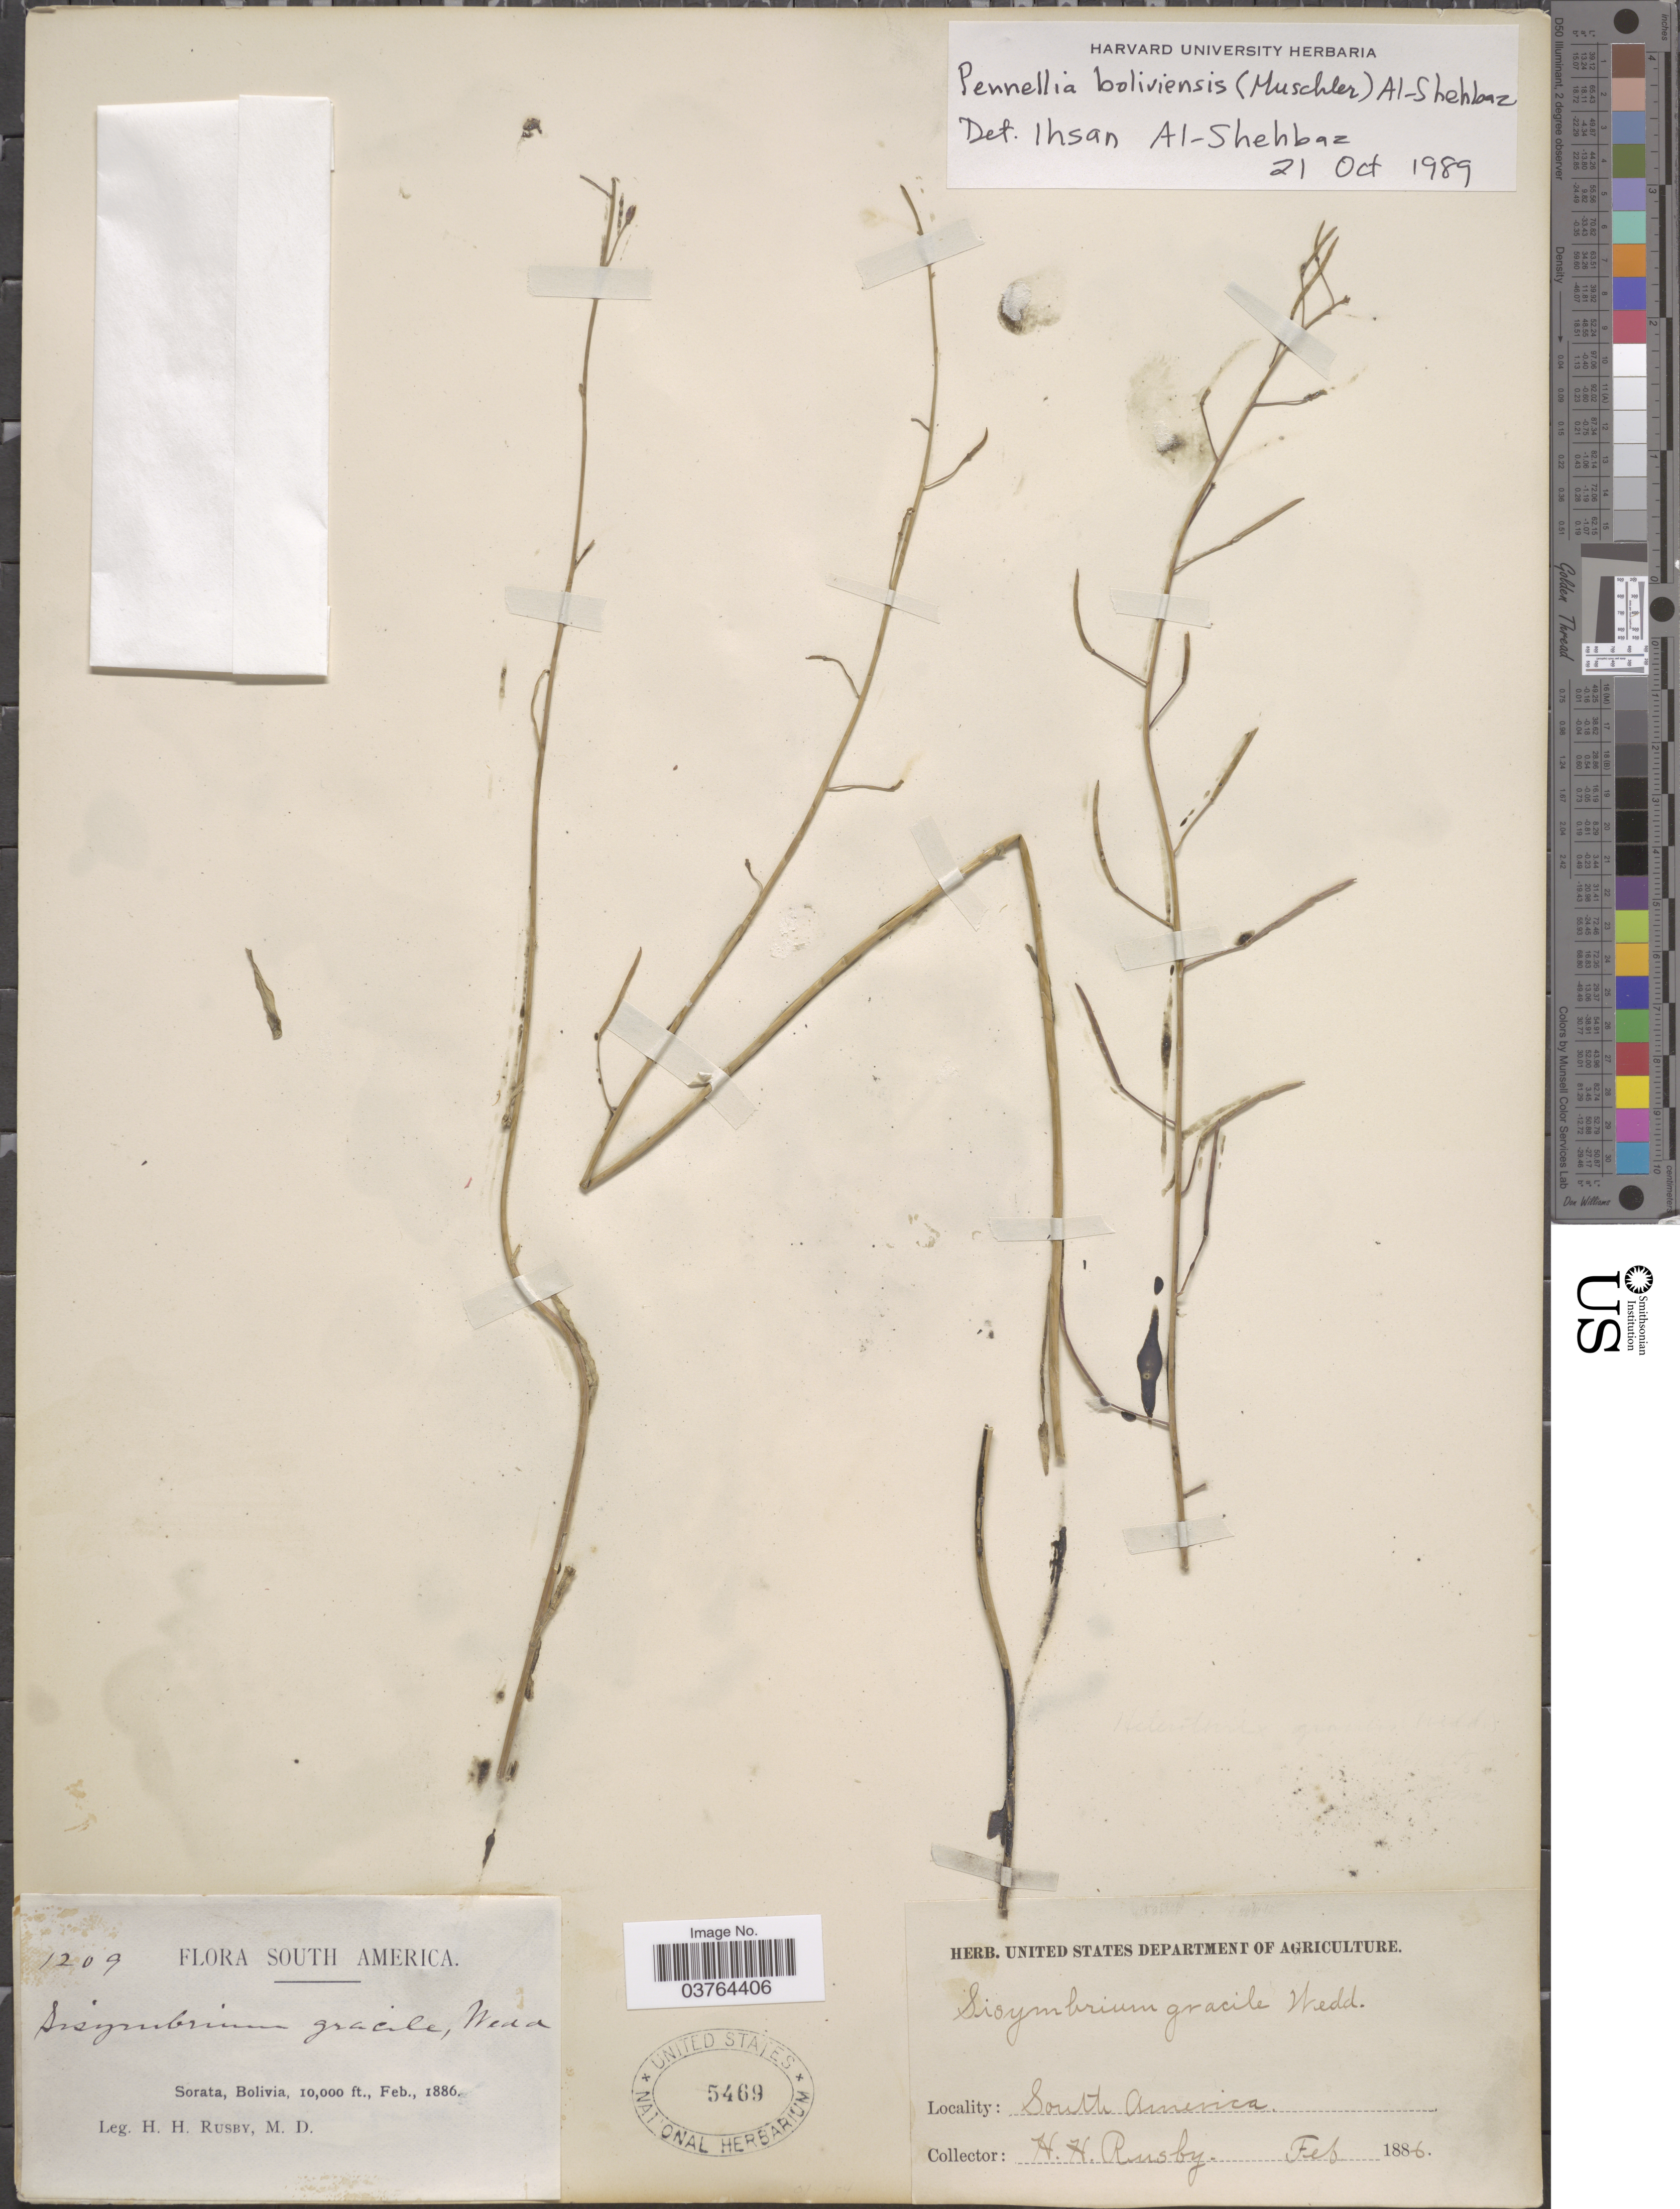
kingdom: Plantae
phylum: Tracheophyta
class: Magnoliopsida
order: Brassicales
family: Brassicaceae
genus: Pennellia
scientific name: Pennellia boliviensis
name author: (Muschl.) Al-Shehbaz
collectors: H. H. Rusby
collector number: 1209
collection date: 1886-02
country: Bolivia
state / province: La Páz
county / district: Larecaja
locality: Sorata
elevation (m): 3048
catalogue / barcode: US 5469